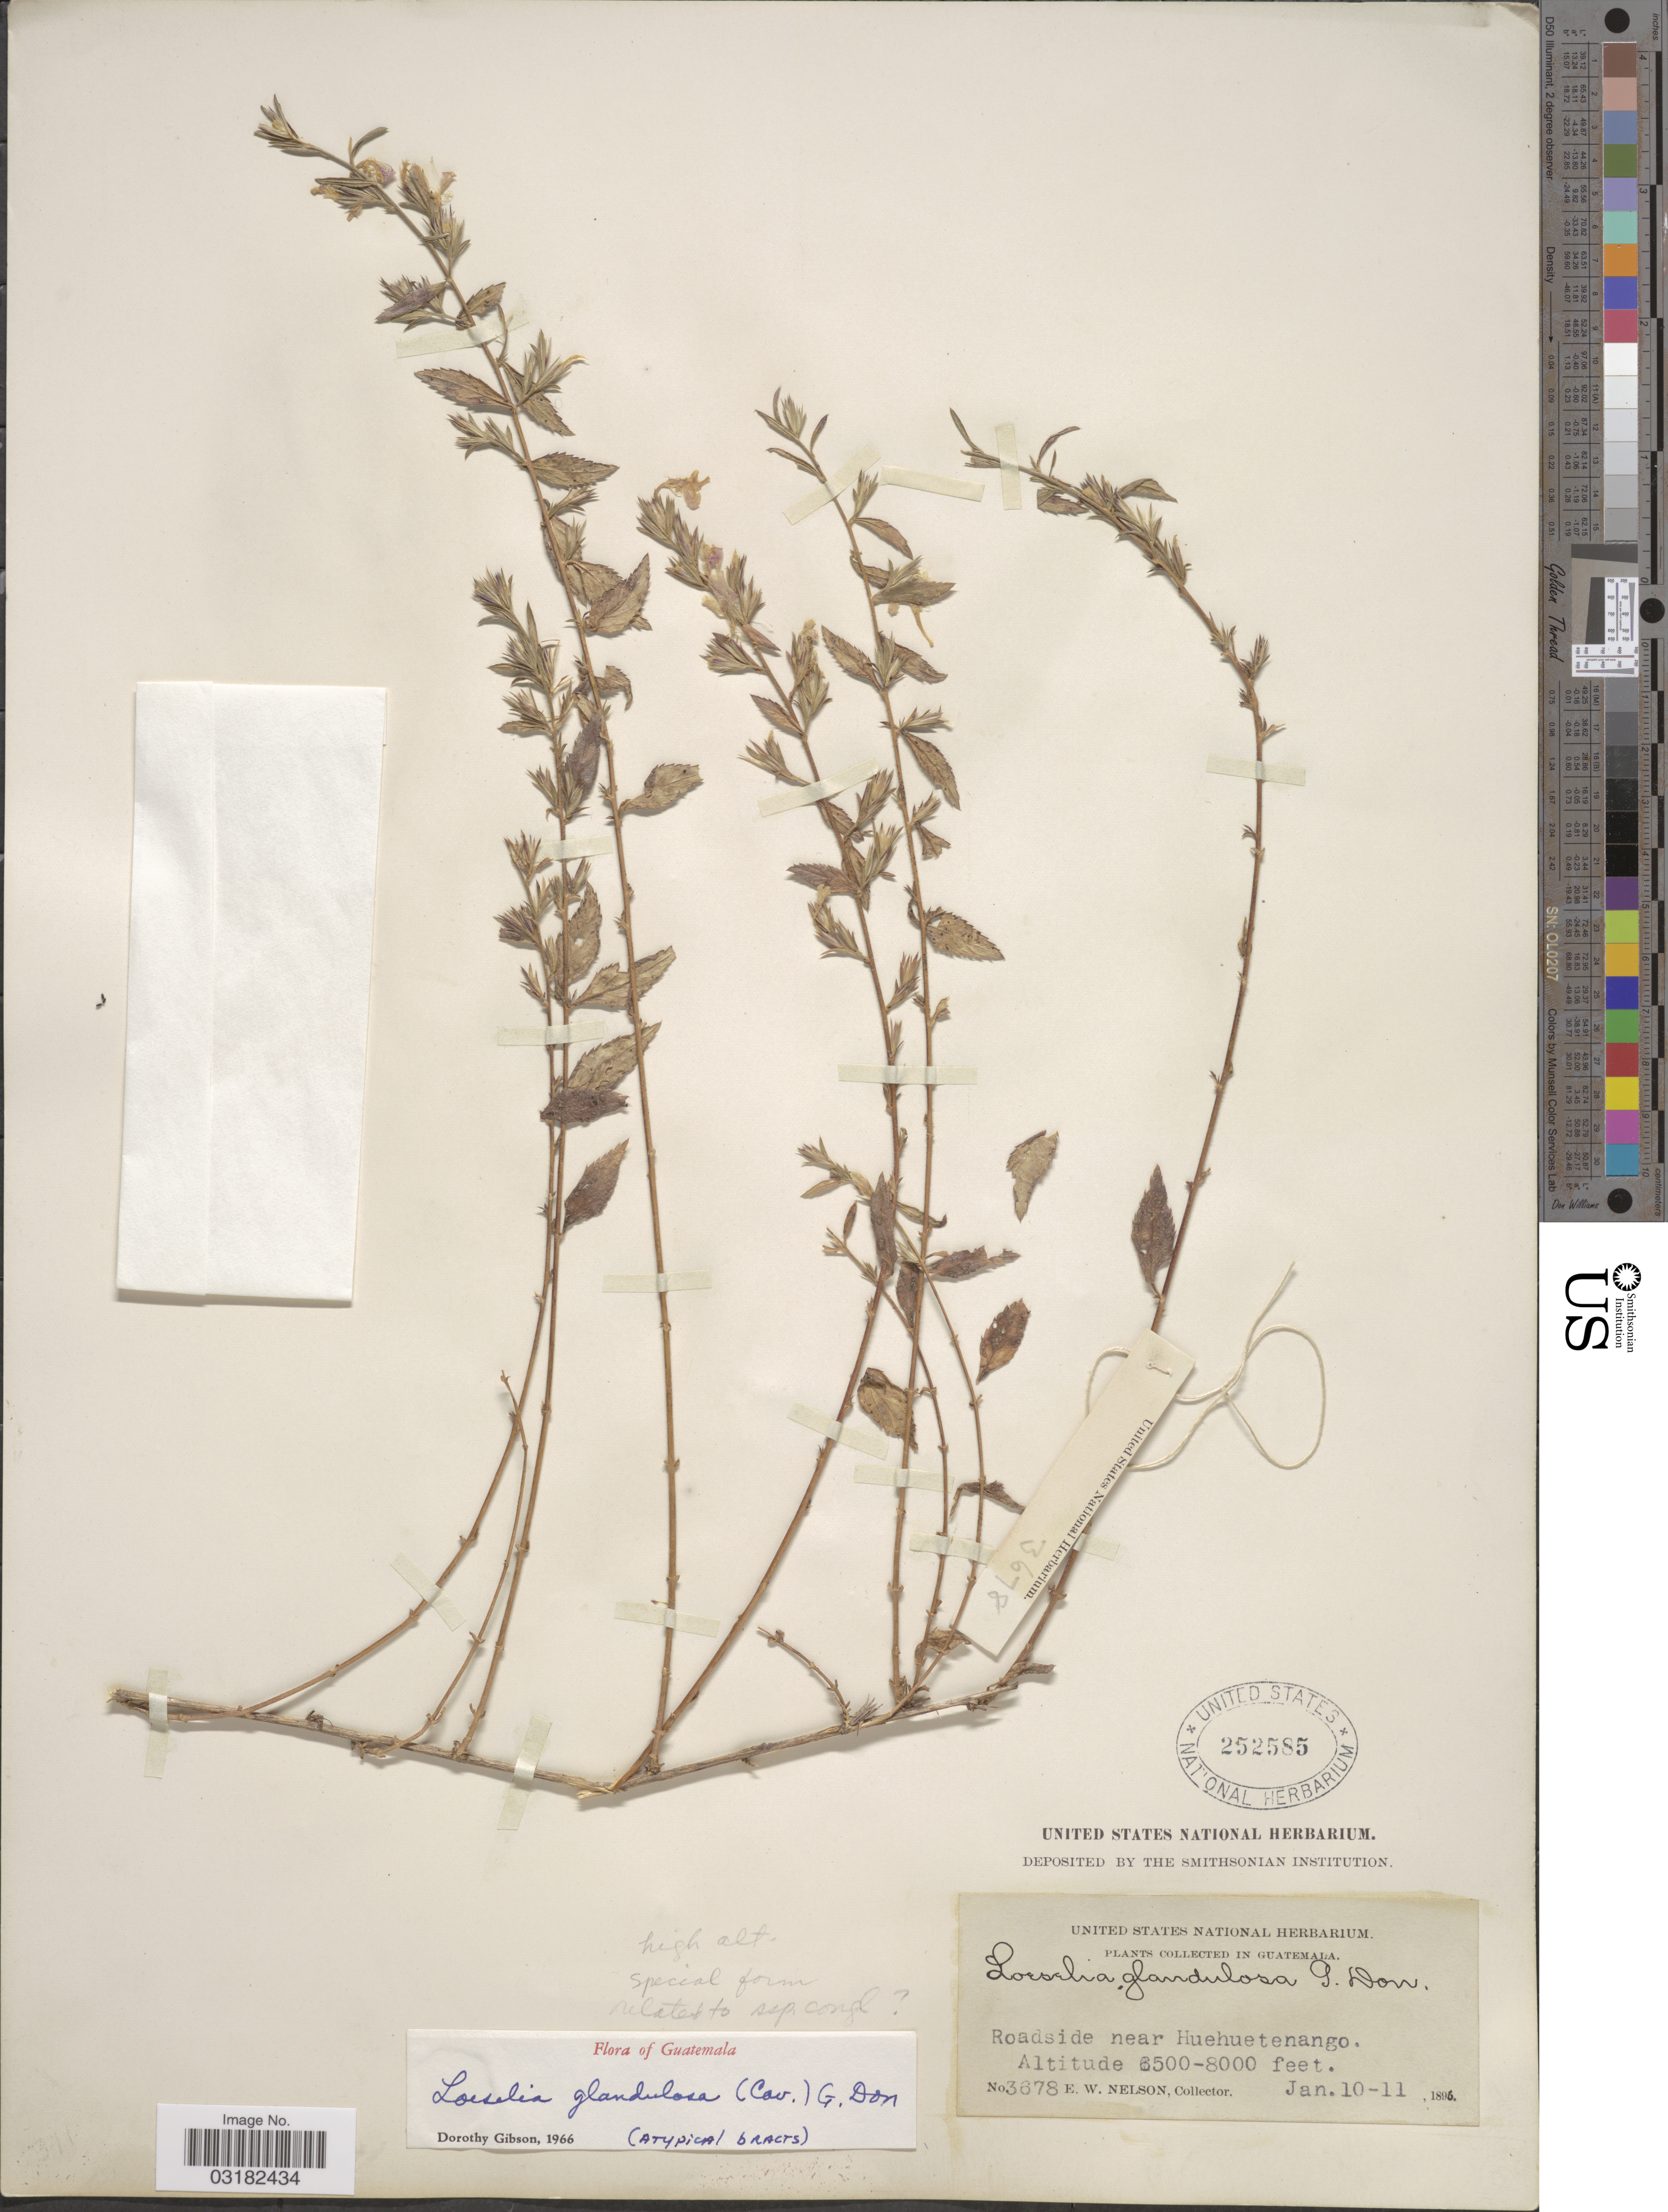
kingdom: Plantae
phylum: Tracheophyta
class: Magnoliopsida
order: Ericales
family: Polemoniaceae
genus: Loeselia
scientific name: Loeselia glandulosa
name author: (Cav.) G. Don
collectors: E. W. Nelson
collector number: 3678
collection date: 1896-01-10/1896-01-11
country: Guatemala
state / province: Huehuetenango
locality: Roadside near Huehuetenango.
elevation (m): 1981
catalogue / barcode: US 252585